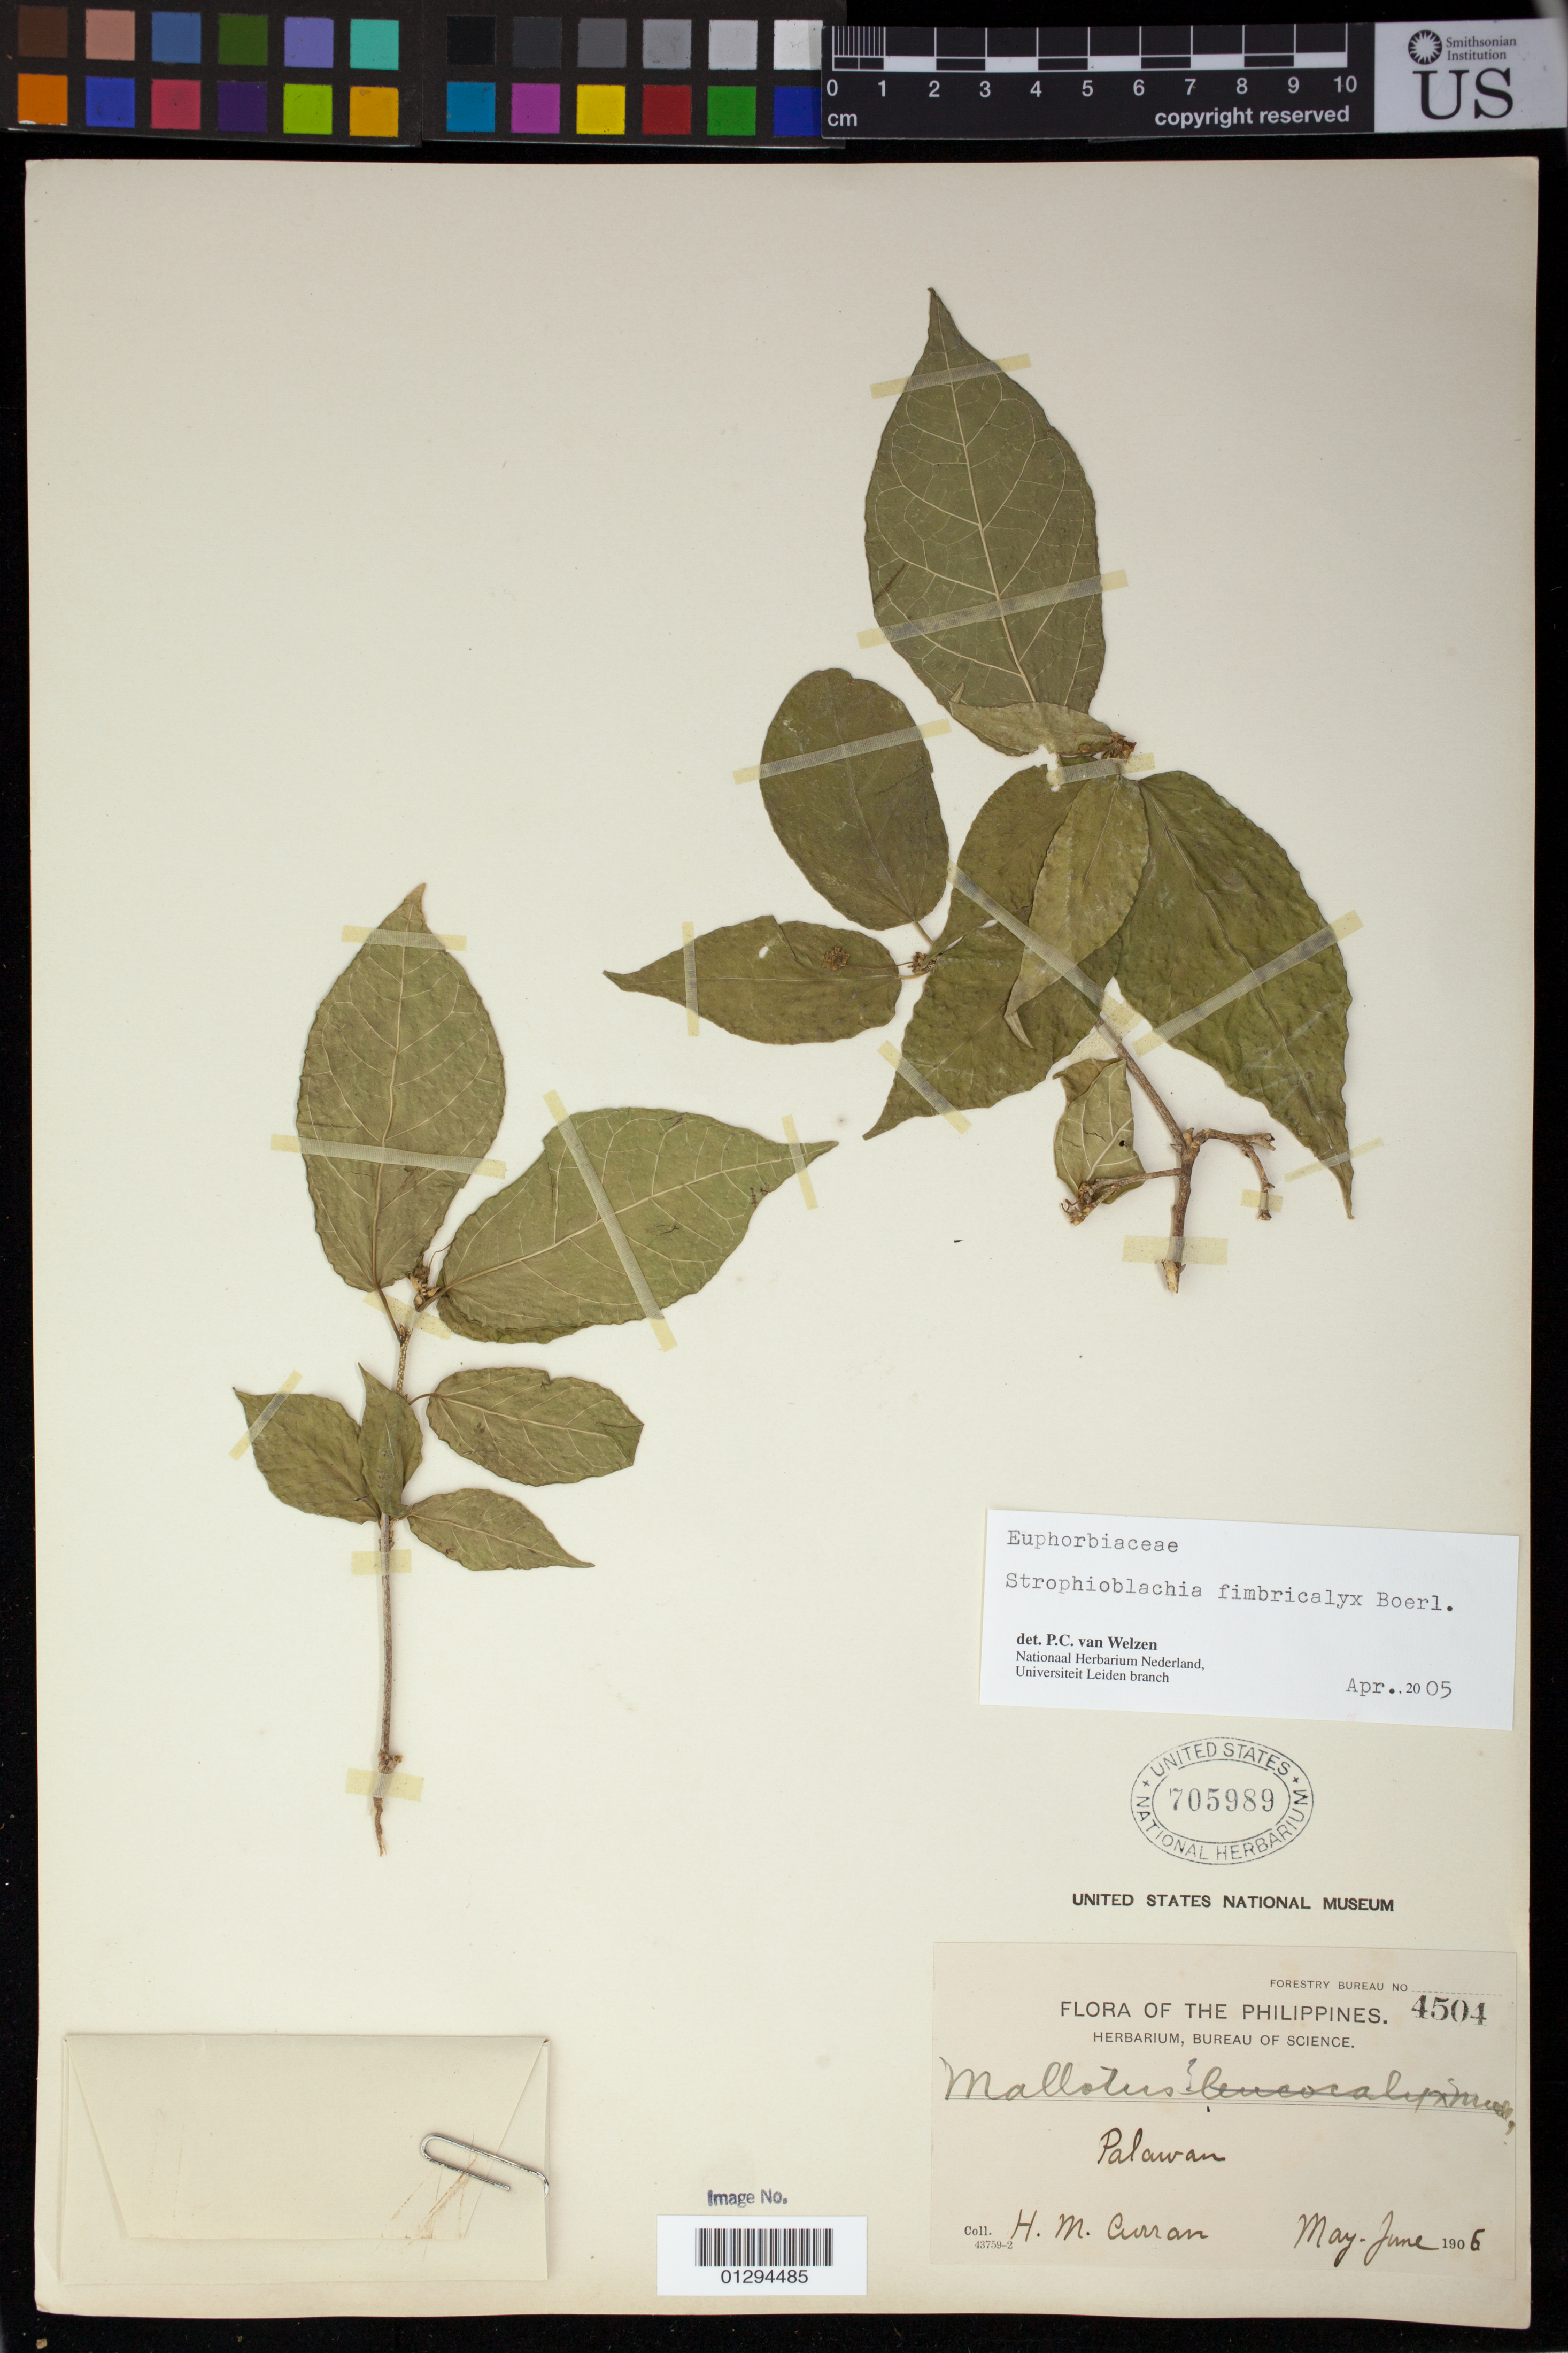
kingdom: Plantae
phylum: Tracheophyta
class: Magnoliopsida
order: Malpighiales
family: Euphorbiaceae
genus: Strophioblachia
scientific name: Strophioblachia fimbricalyx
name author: Boerl.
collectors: H. M. Curran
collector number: Bur. Sci. 4504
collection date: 1906-05/1906-06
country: Philippines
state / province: Mimaropa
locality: Palawan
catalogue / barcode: US 705989